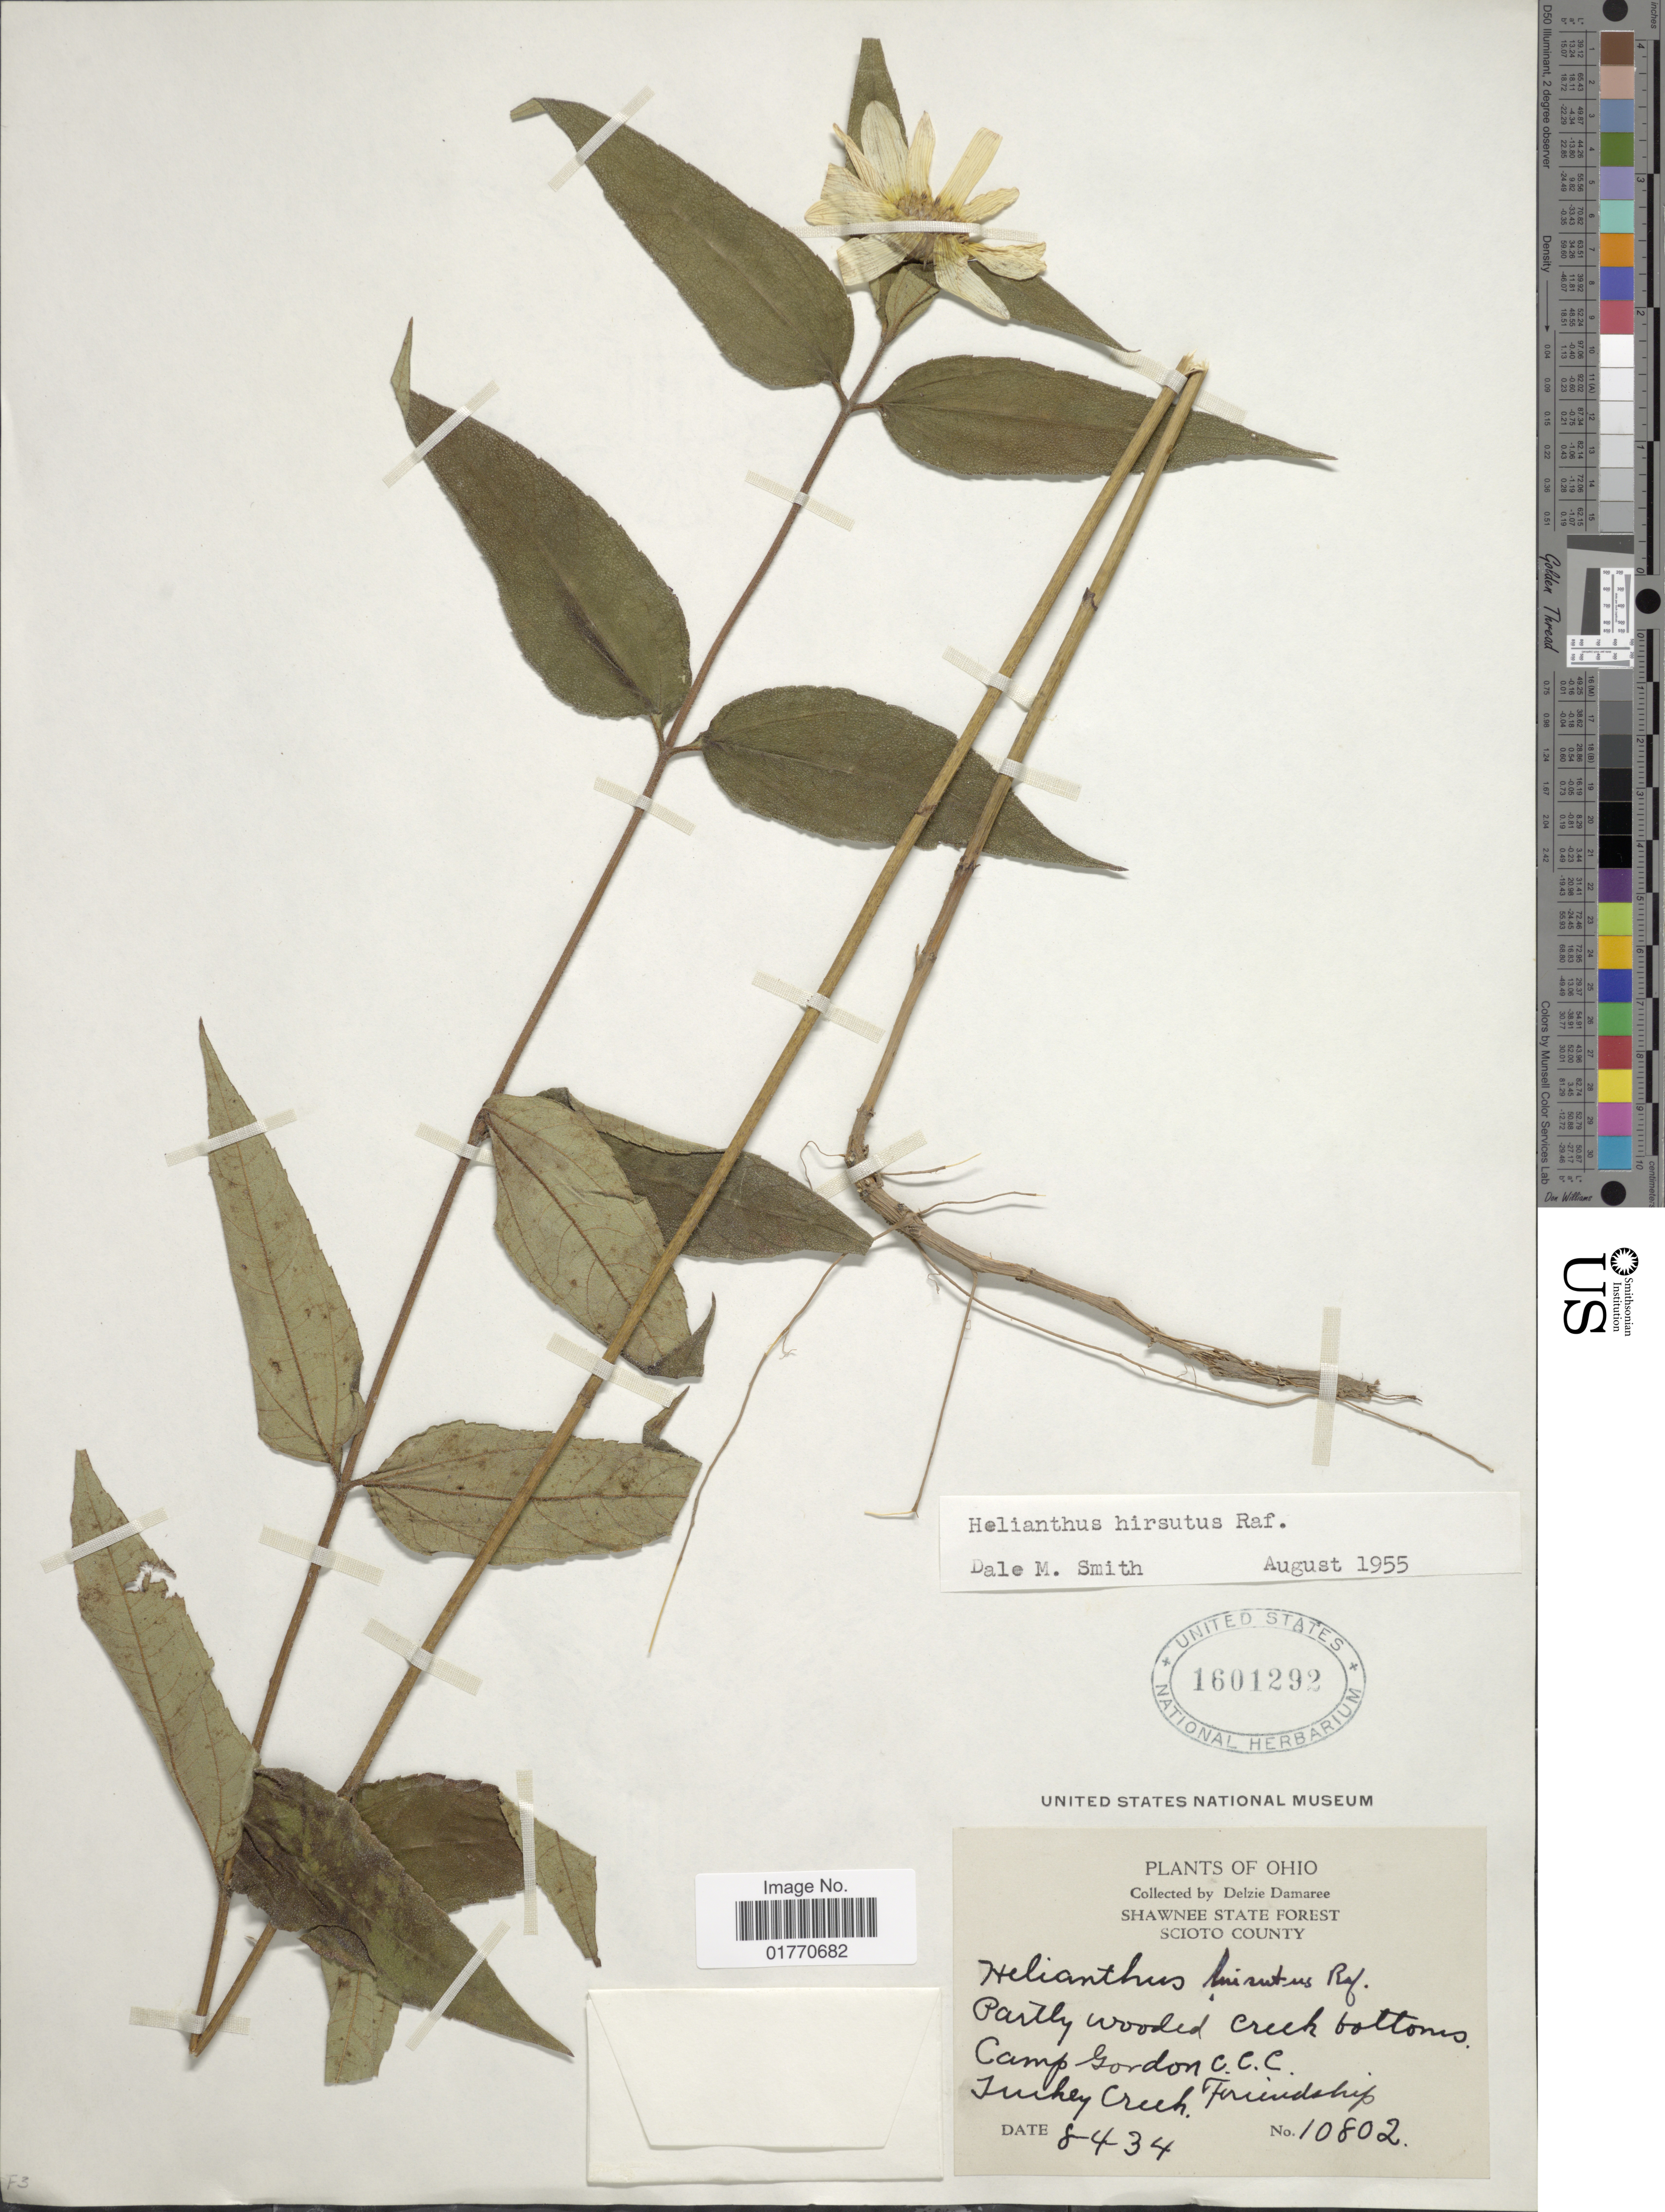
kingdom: Plantae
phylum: Tracheophyta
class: Magnoliopsida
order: Asterales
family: Asteraceae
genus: Helianthus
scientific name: Helianthus hirsutus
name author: Raf.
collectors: D. Demaree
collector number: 10802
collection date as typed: Transcribed d/m/y: 4/8/34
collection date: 1934-08-04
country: United States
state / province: Ohio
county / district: Scioto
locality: Shawnee State Forest, Scioto County, partially wooded creek bottoms, Camp Gordon, C.C.C., Turkey Creek Friendship.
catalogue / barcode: US 1601292